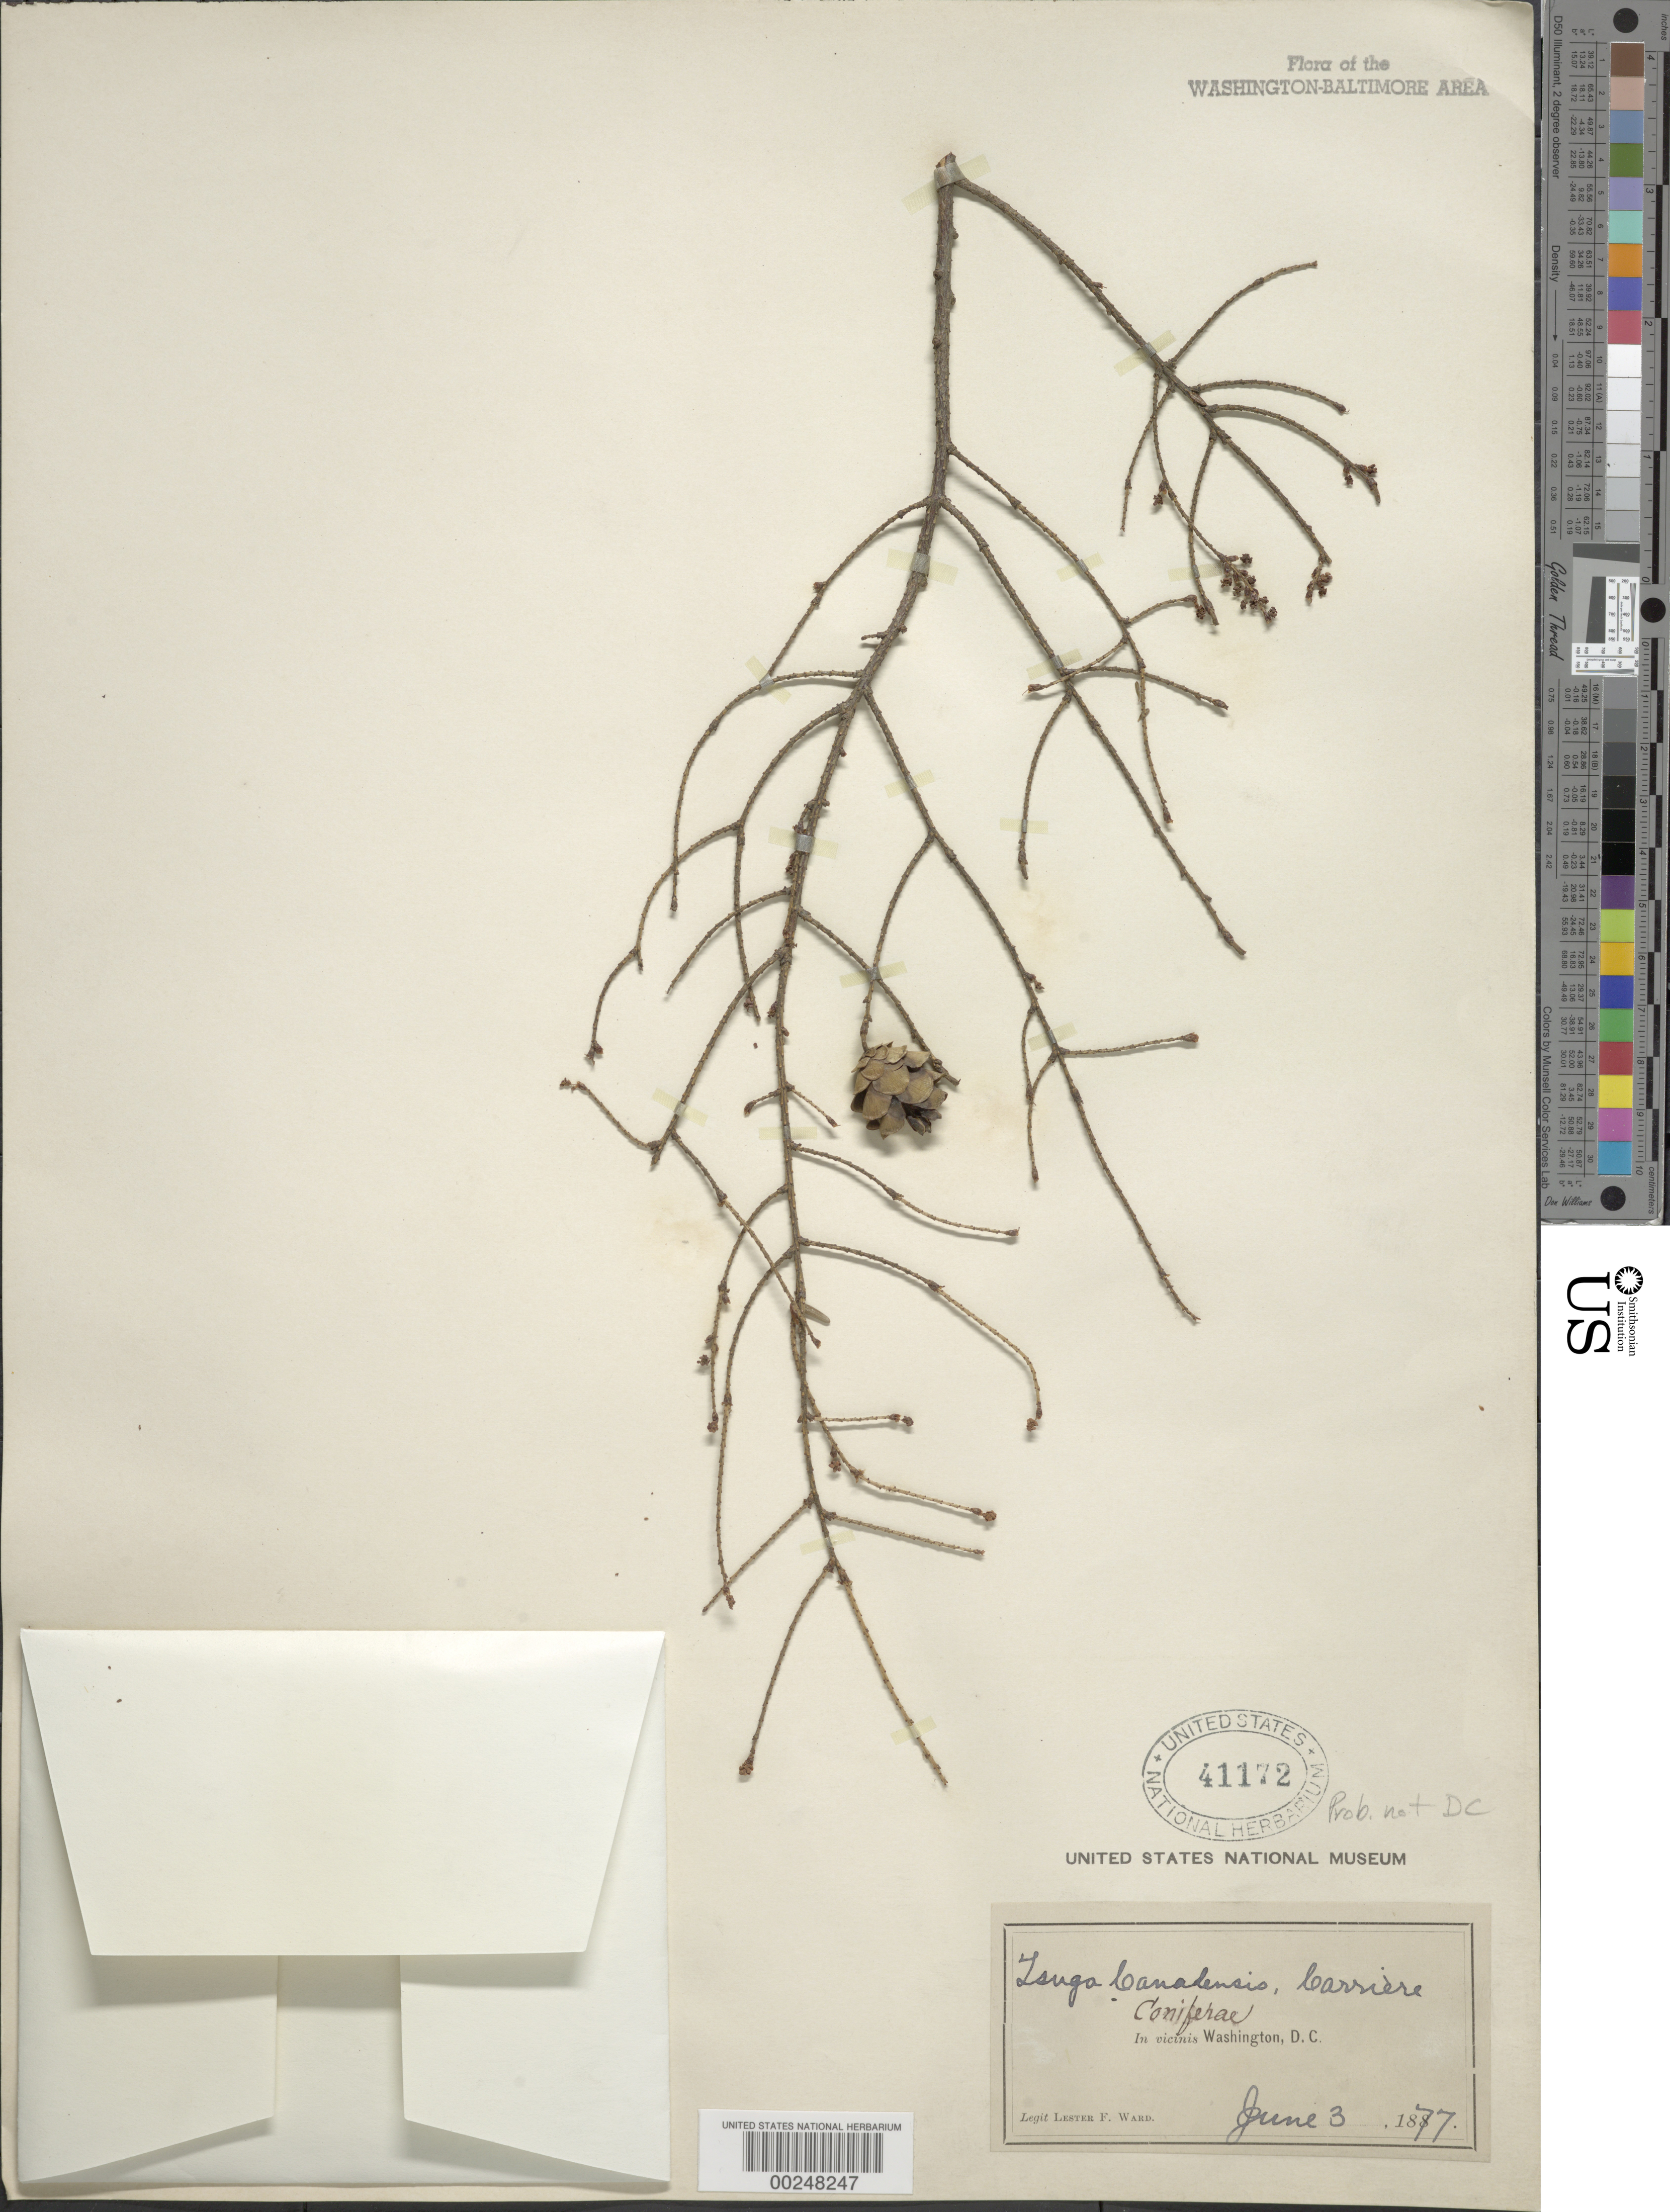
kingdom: Plantae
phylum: Tracheophyta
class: Pinopsida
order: Pinales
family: Pinaceae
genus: Tsuga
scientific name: Tsuga canadensis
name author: (L.) Carrière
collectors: L. F. Ward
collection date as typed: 03 Jun 1877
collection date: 1877-06-03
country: United States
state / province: District of Columbia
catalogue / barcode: US 41172